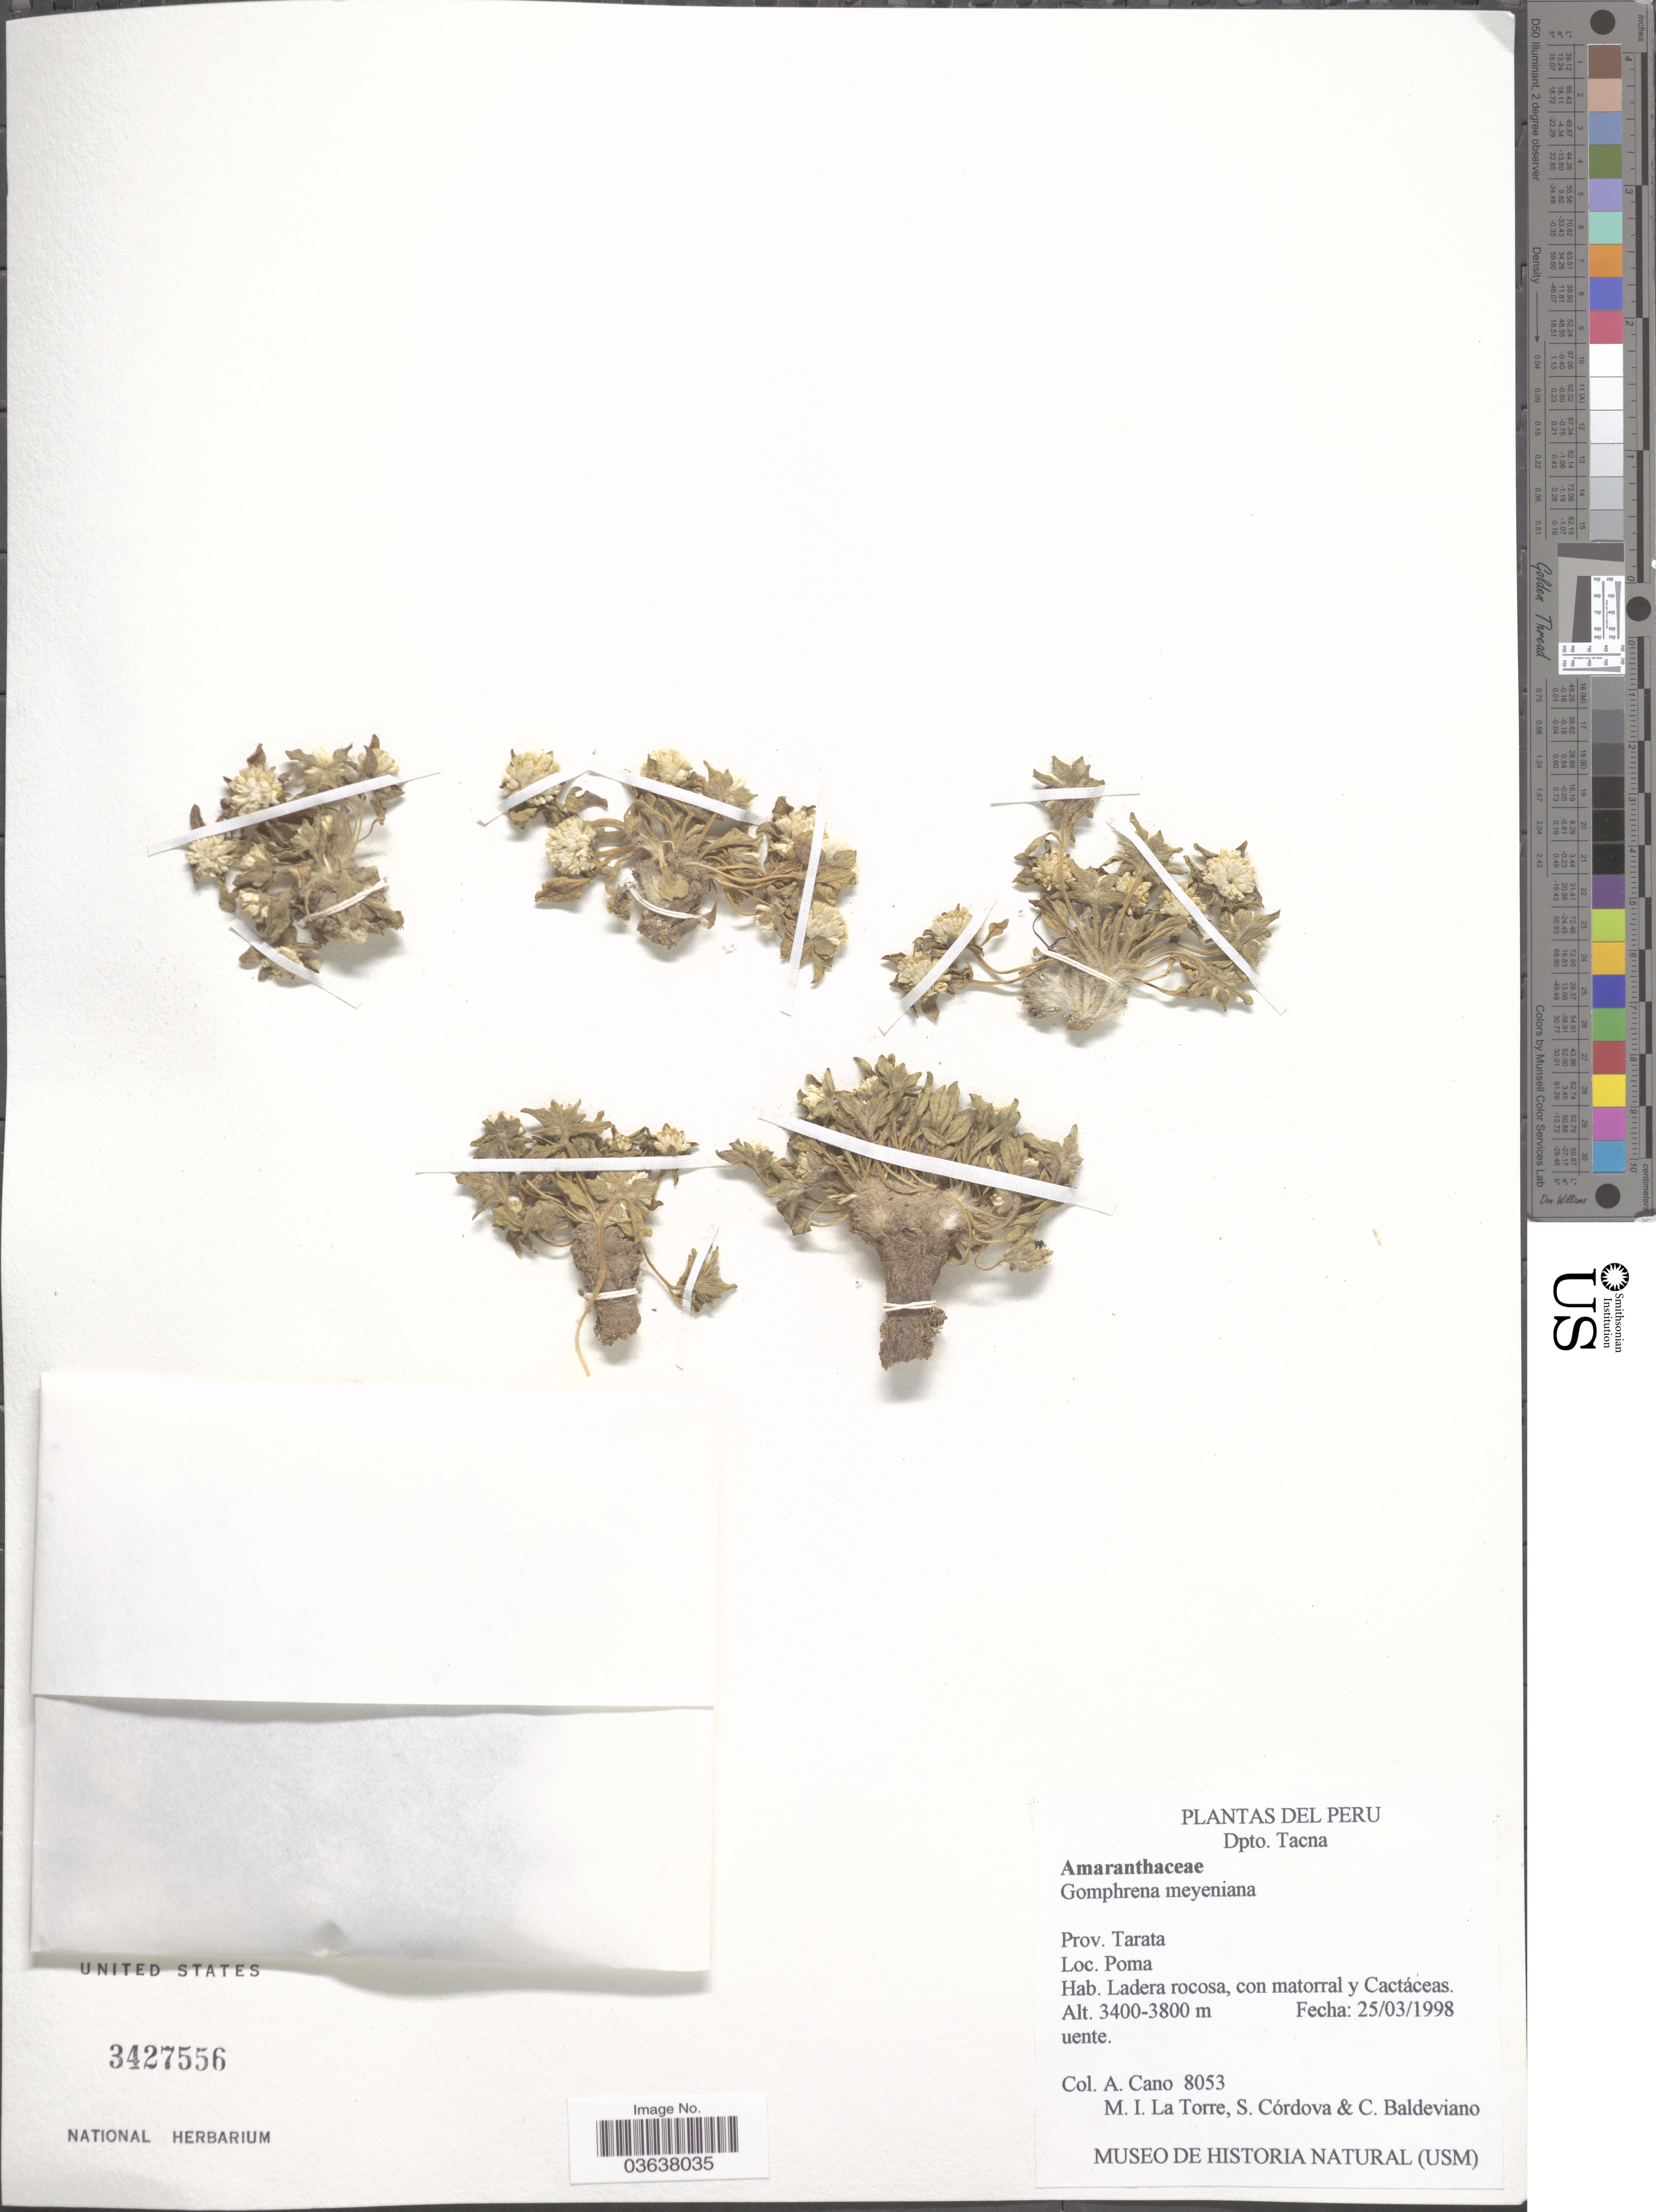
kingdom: Plantae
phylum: Tracheophyta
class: Magnoliopsida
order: Caryophyllales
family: Amaranthaceae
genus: Gomphrena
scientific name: Gomphrena meyeniana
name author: Walp.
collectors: A. Cano, M. La Torre, S. Cordova & C. Baldeviano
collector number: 8053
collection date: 1998-03-25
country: Peru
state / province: Tacna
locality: Dpto. Tacna, Prov. Tarata, Poma.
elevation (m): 3400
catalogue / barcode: US 3427556